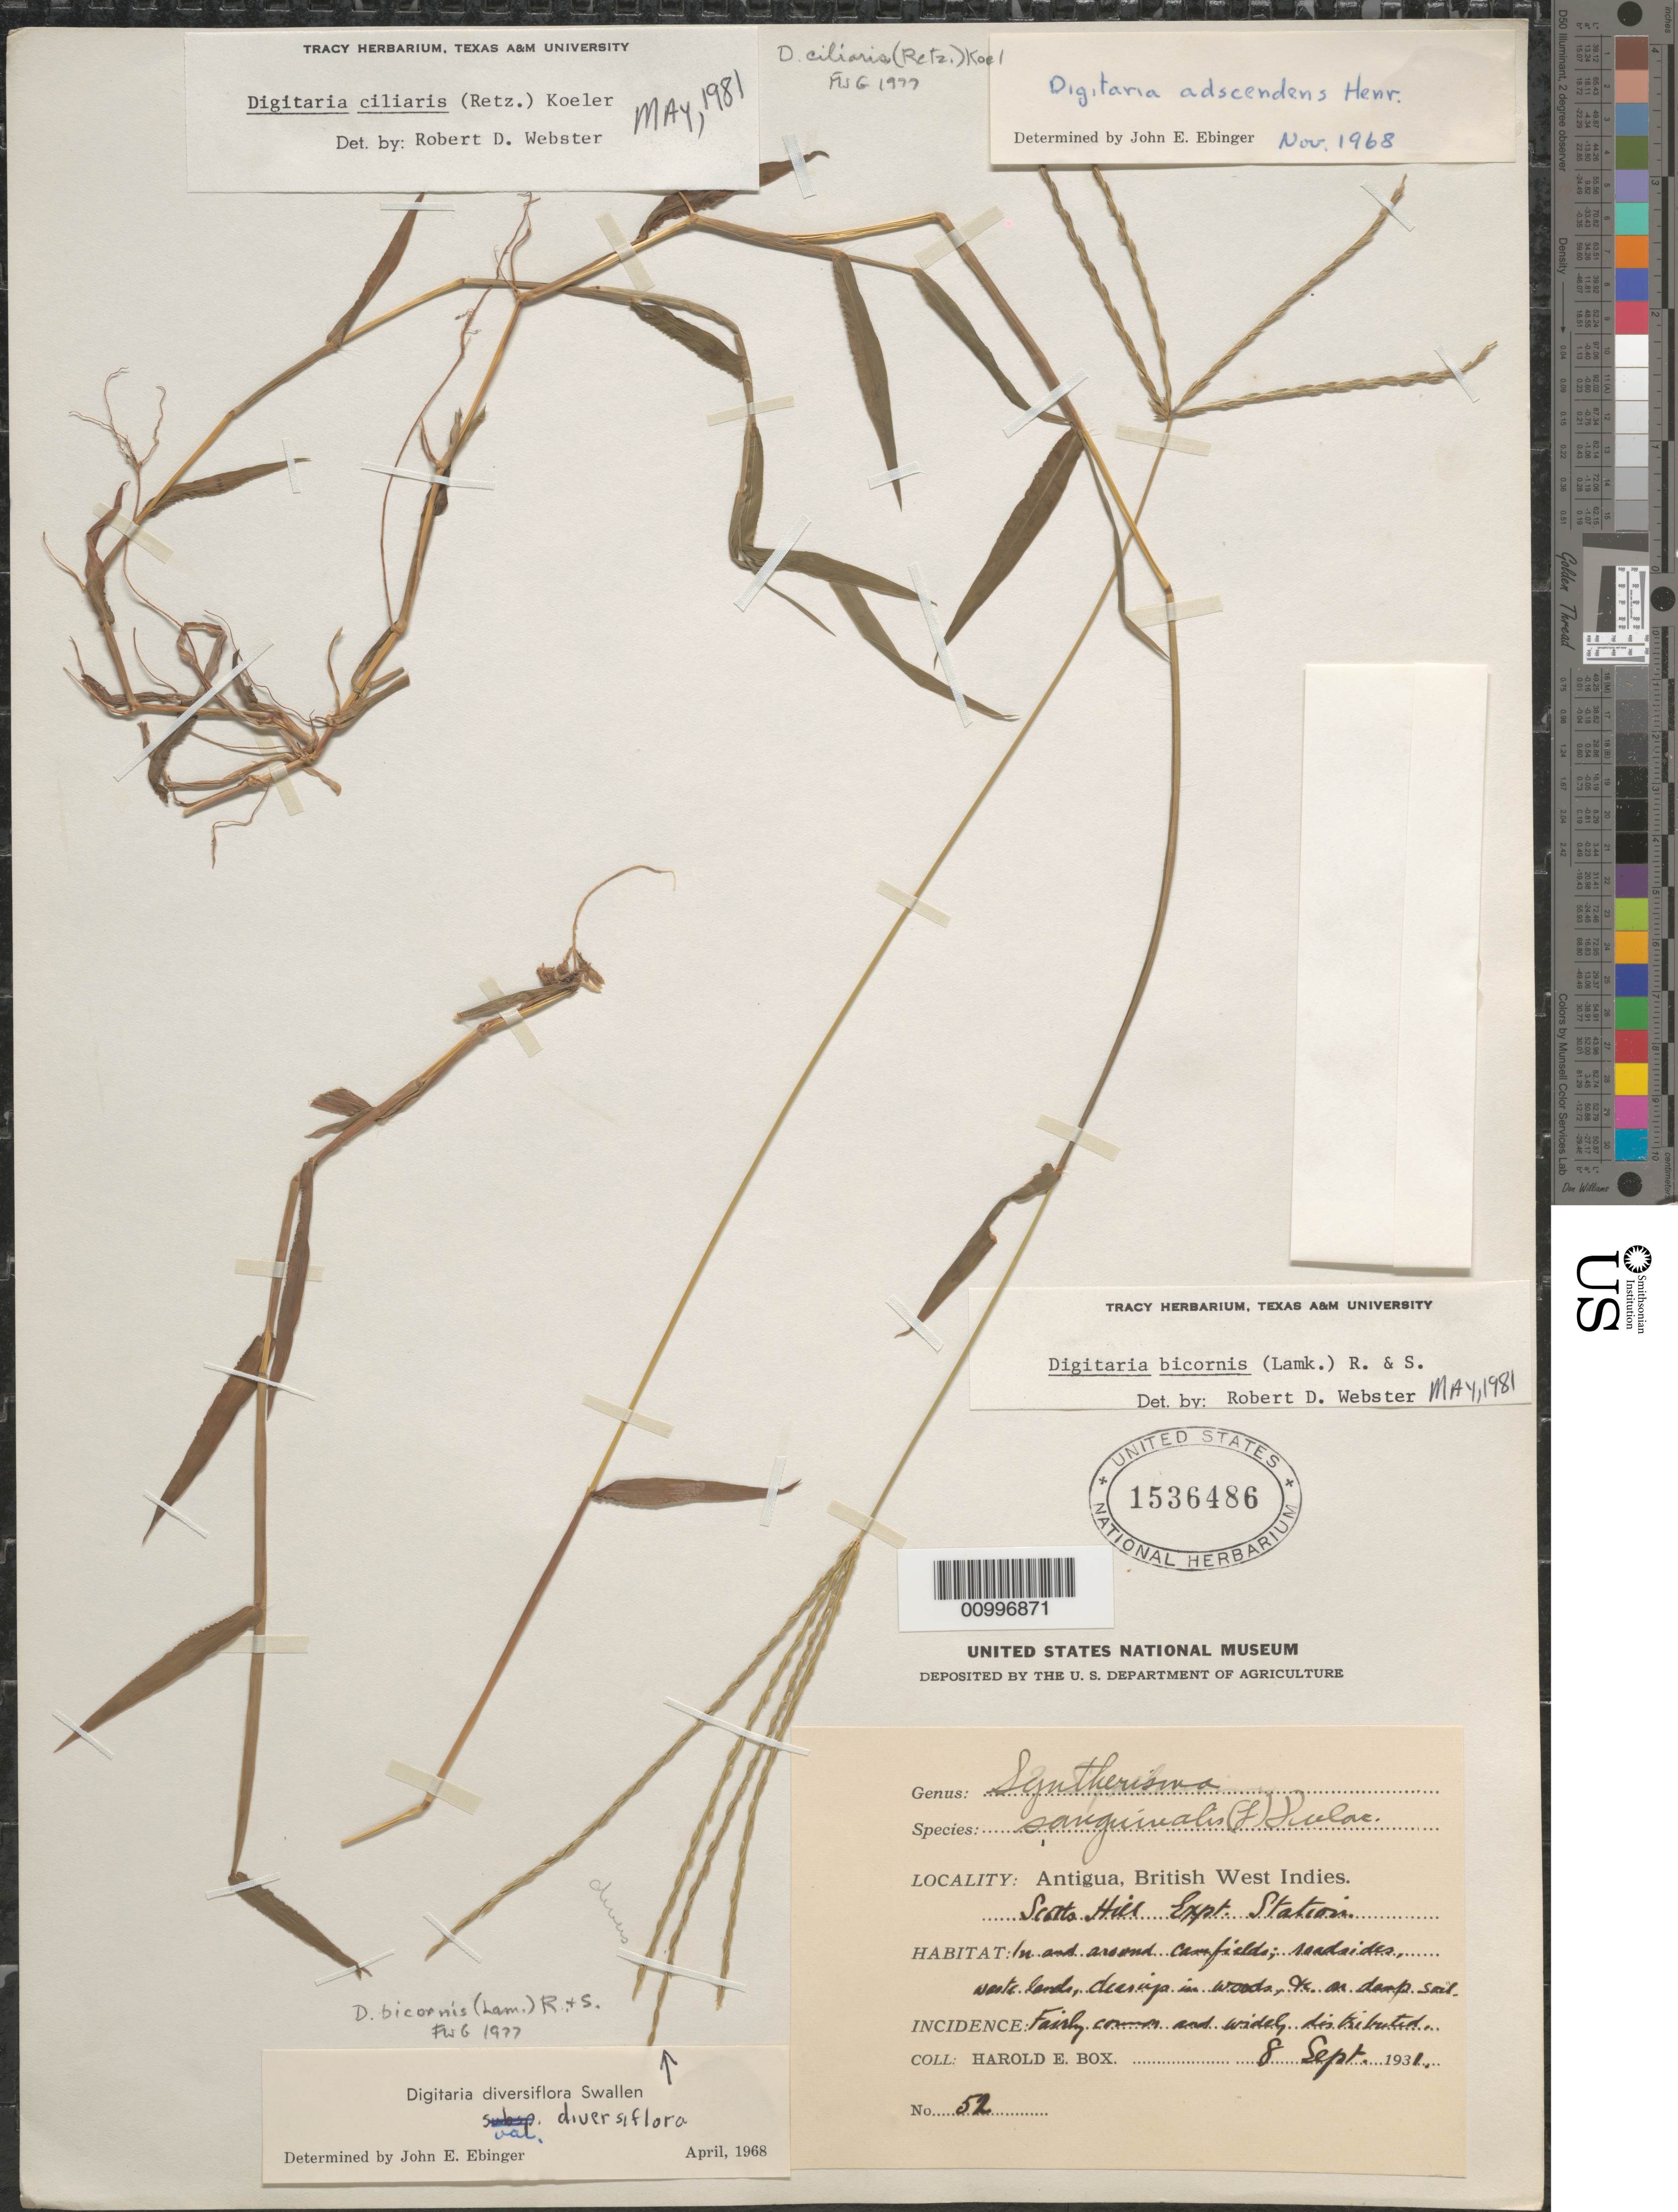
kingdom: Plantae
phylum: Tracheophyta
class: Liliopsida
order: Poales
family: Poaceae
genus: Digitaria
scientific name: Digitaria ciliaris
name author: (Retz.) Koeler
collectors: H. E. Box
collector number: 52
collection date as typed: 08 Sep 1931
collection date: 1931-09-08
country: Antigua and Barbuda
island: Antigua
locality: Scotts Hill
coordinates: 0 N, 0 E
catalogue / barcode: US 1536486